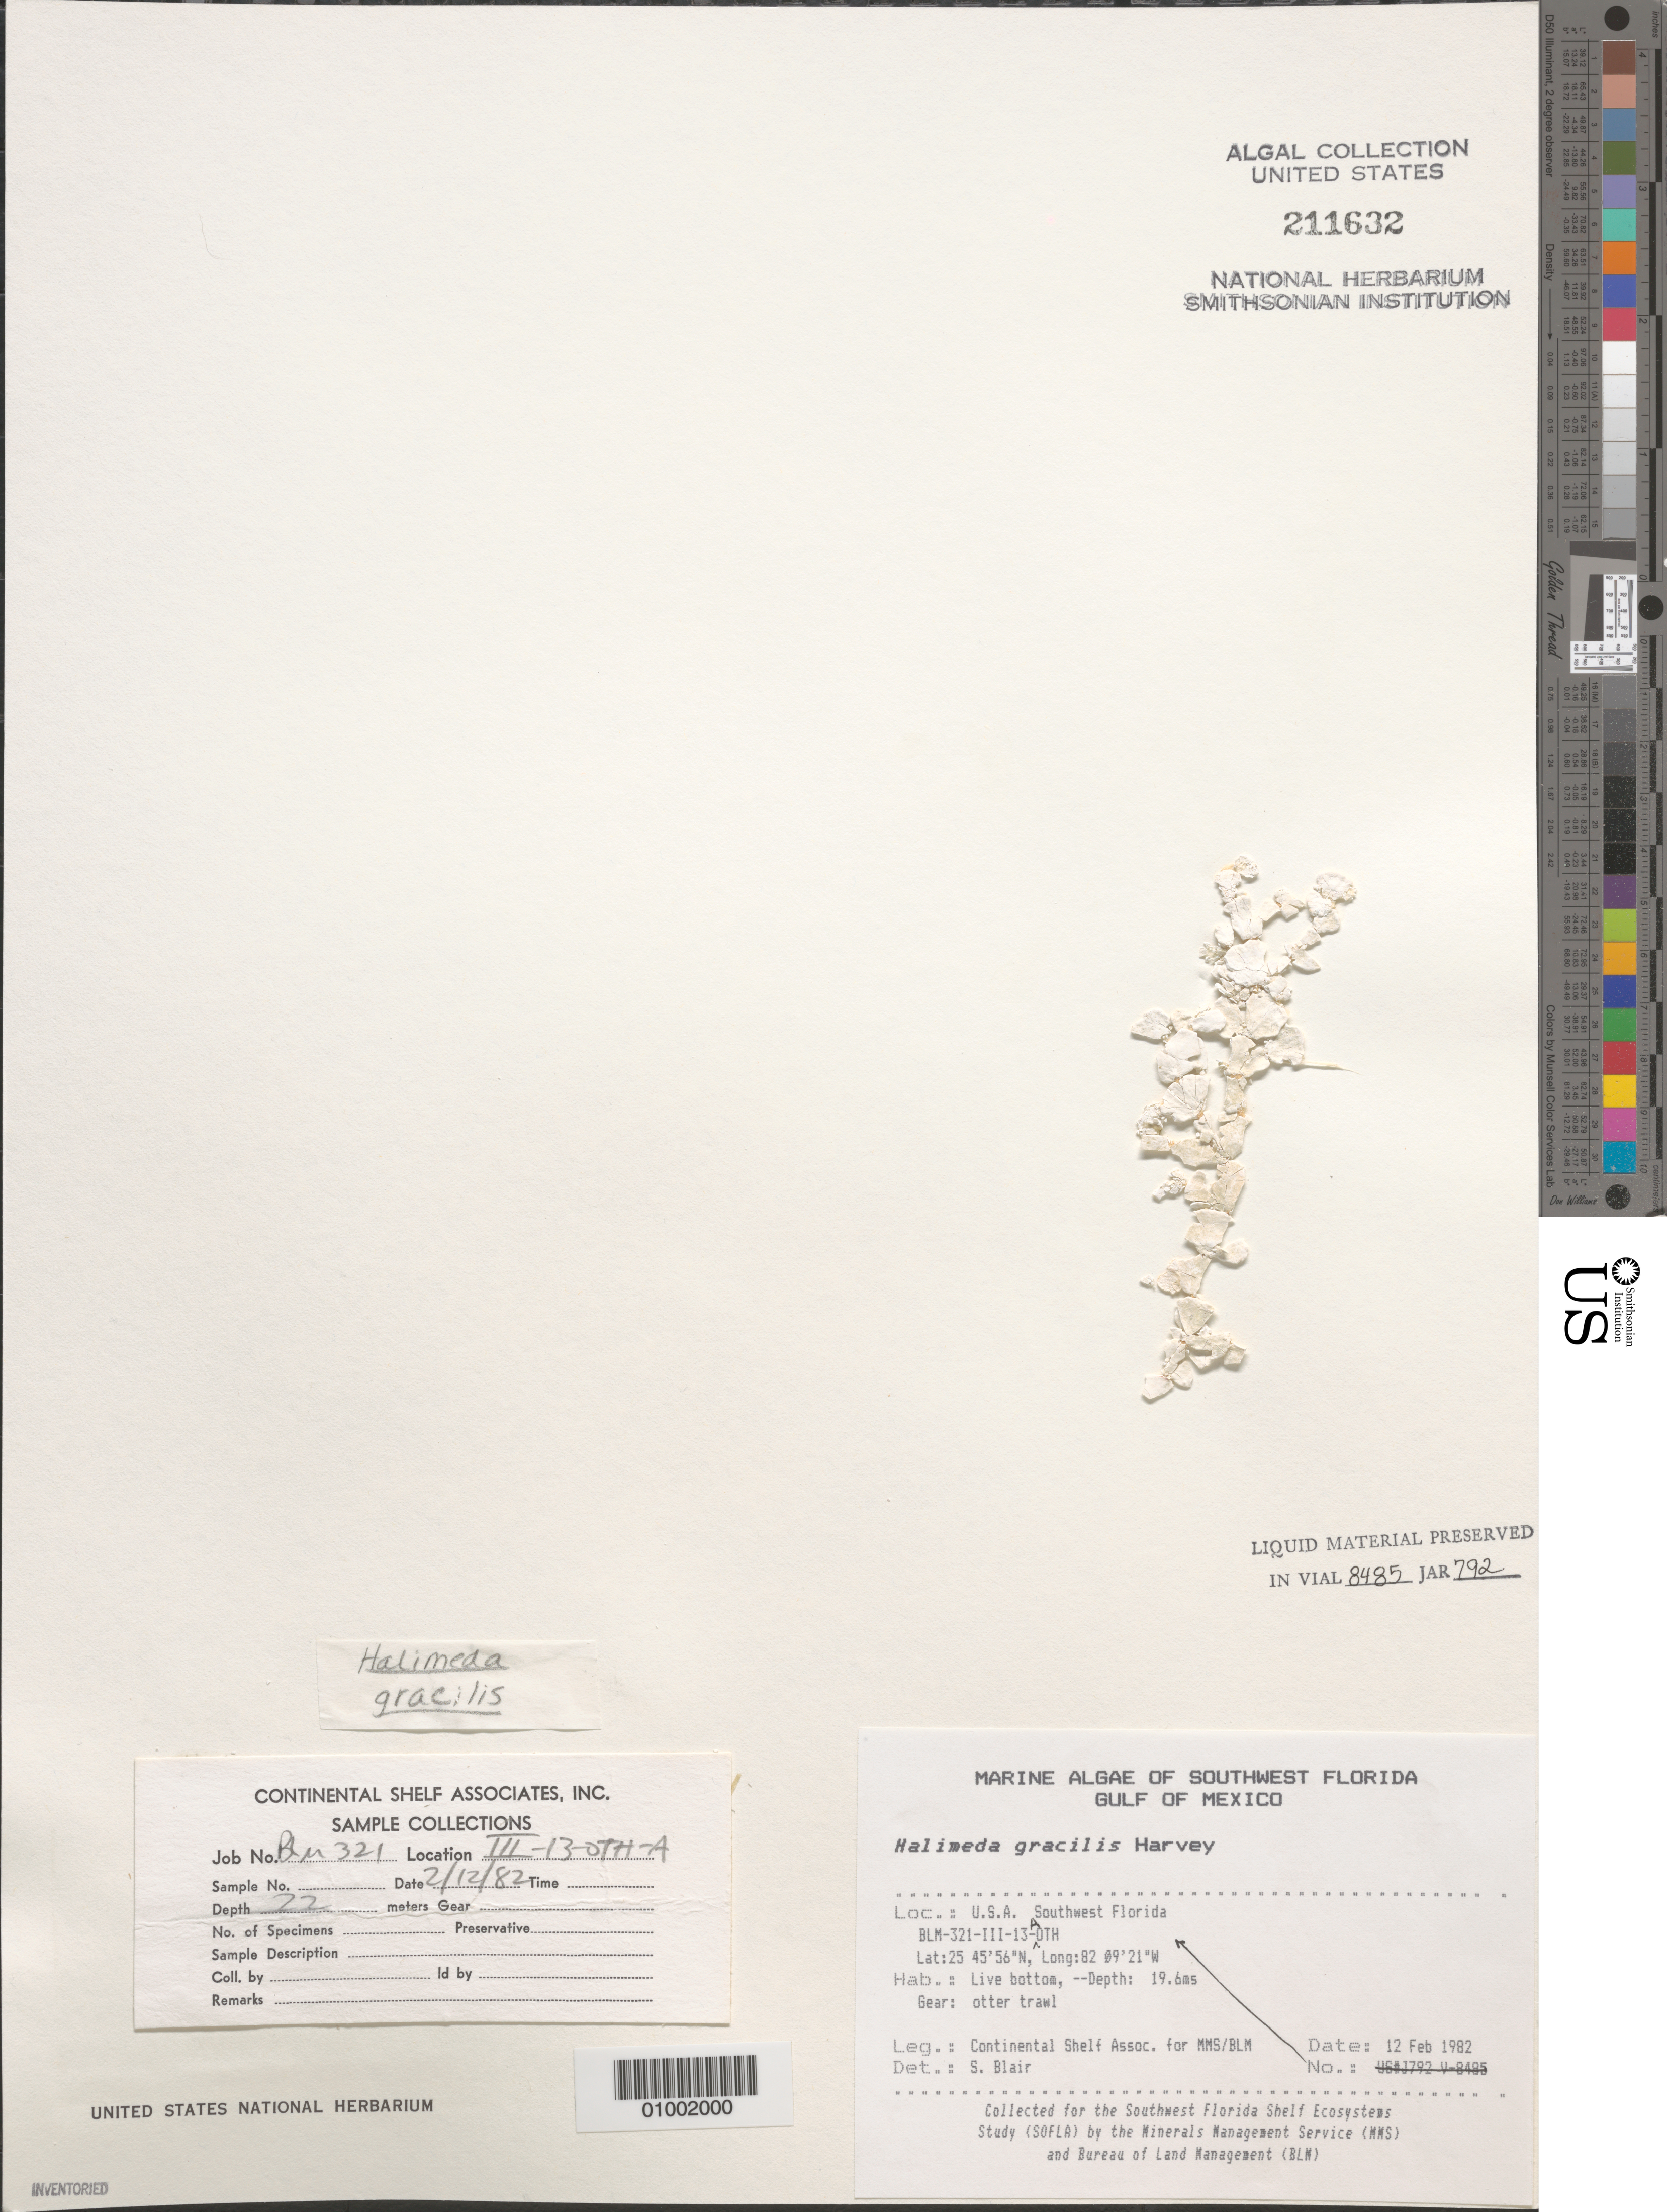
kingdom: Plantae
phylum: Chlorophyta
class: Ulvophyceae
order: Bryopsidales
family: Halimedaceae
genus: Halimeda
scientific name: Halimeda gracilis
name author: Harv. ex J. Agardh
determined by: Blair, S. M.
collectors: Continental Shelf Associates for the MMS/BLM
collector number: BLM-321-III-13-A-OTH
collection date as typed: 12 Feb 1982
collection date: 1982-02-12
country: United States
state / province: Florida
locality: Gulf of Mexico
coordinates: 25 45'56"N, 82 09'21"W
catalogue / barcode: US 211632